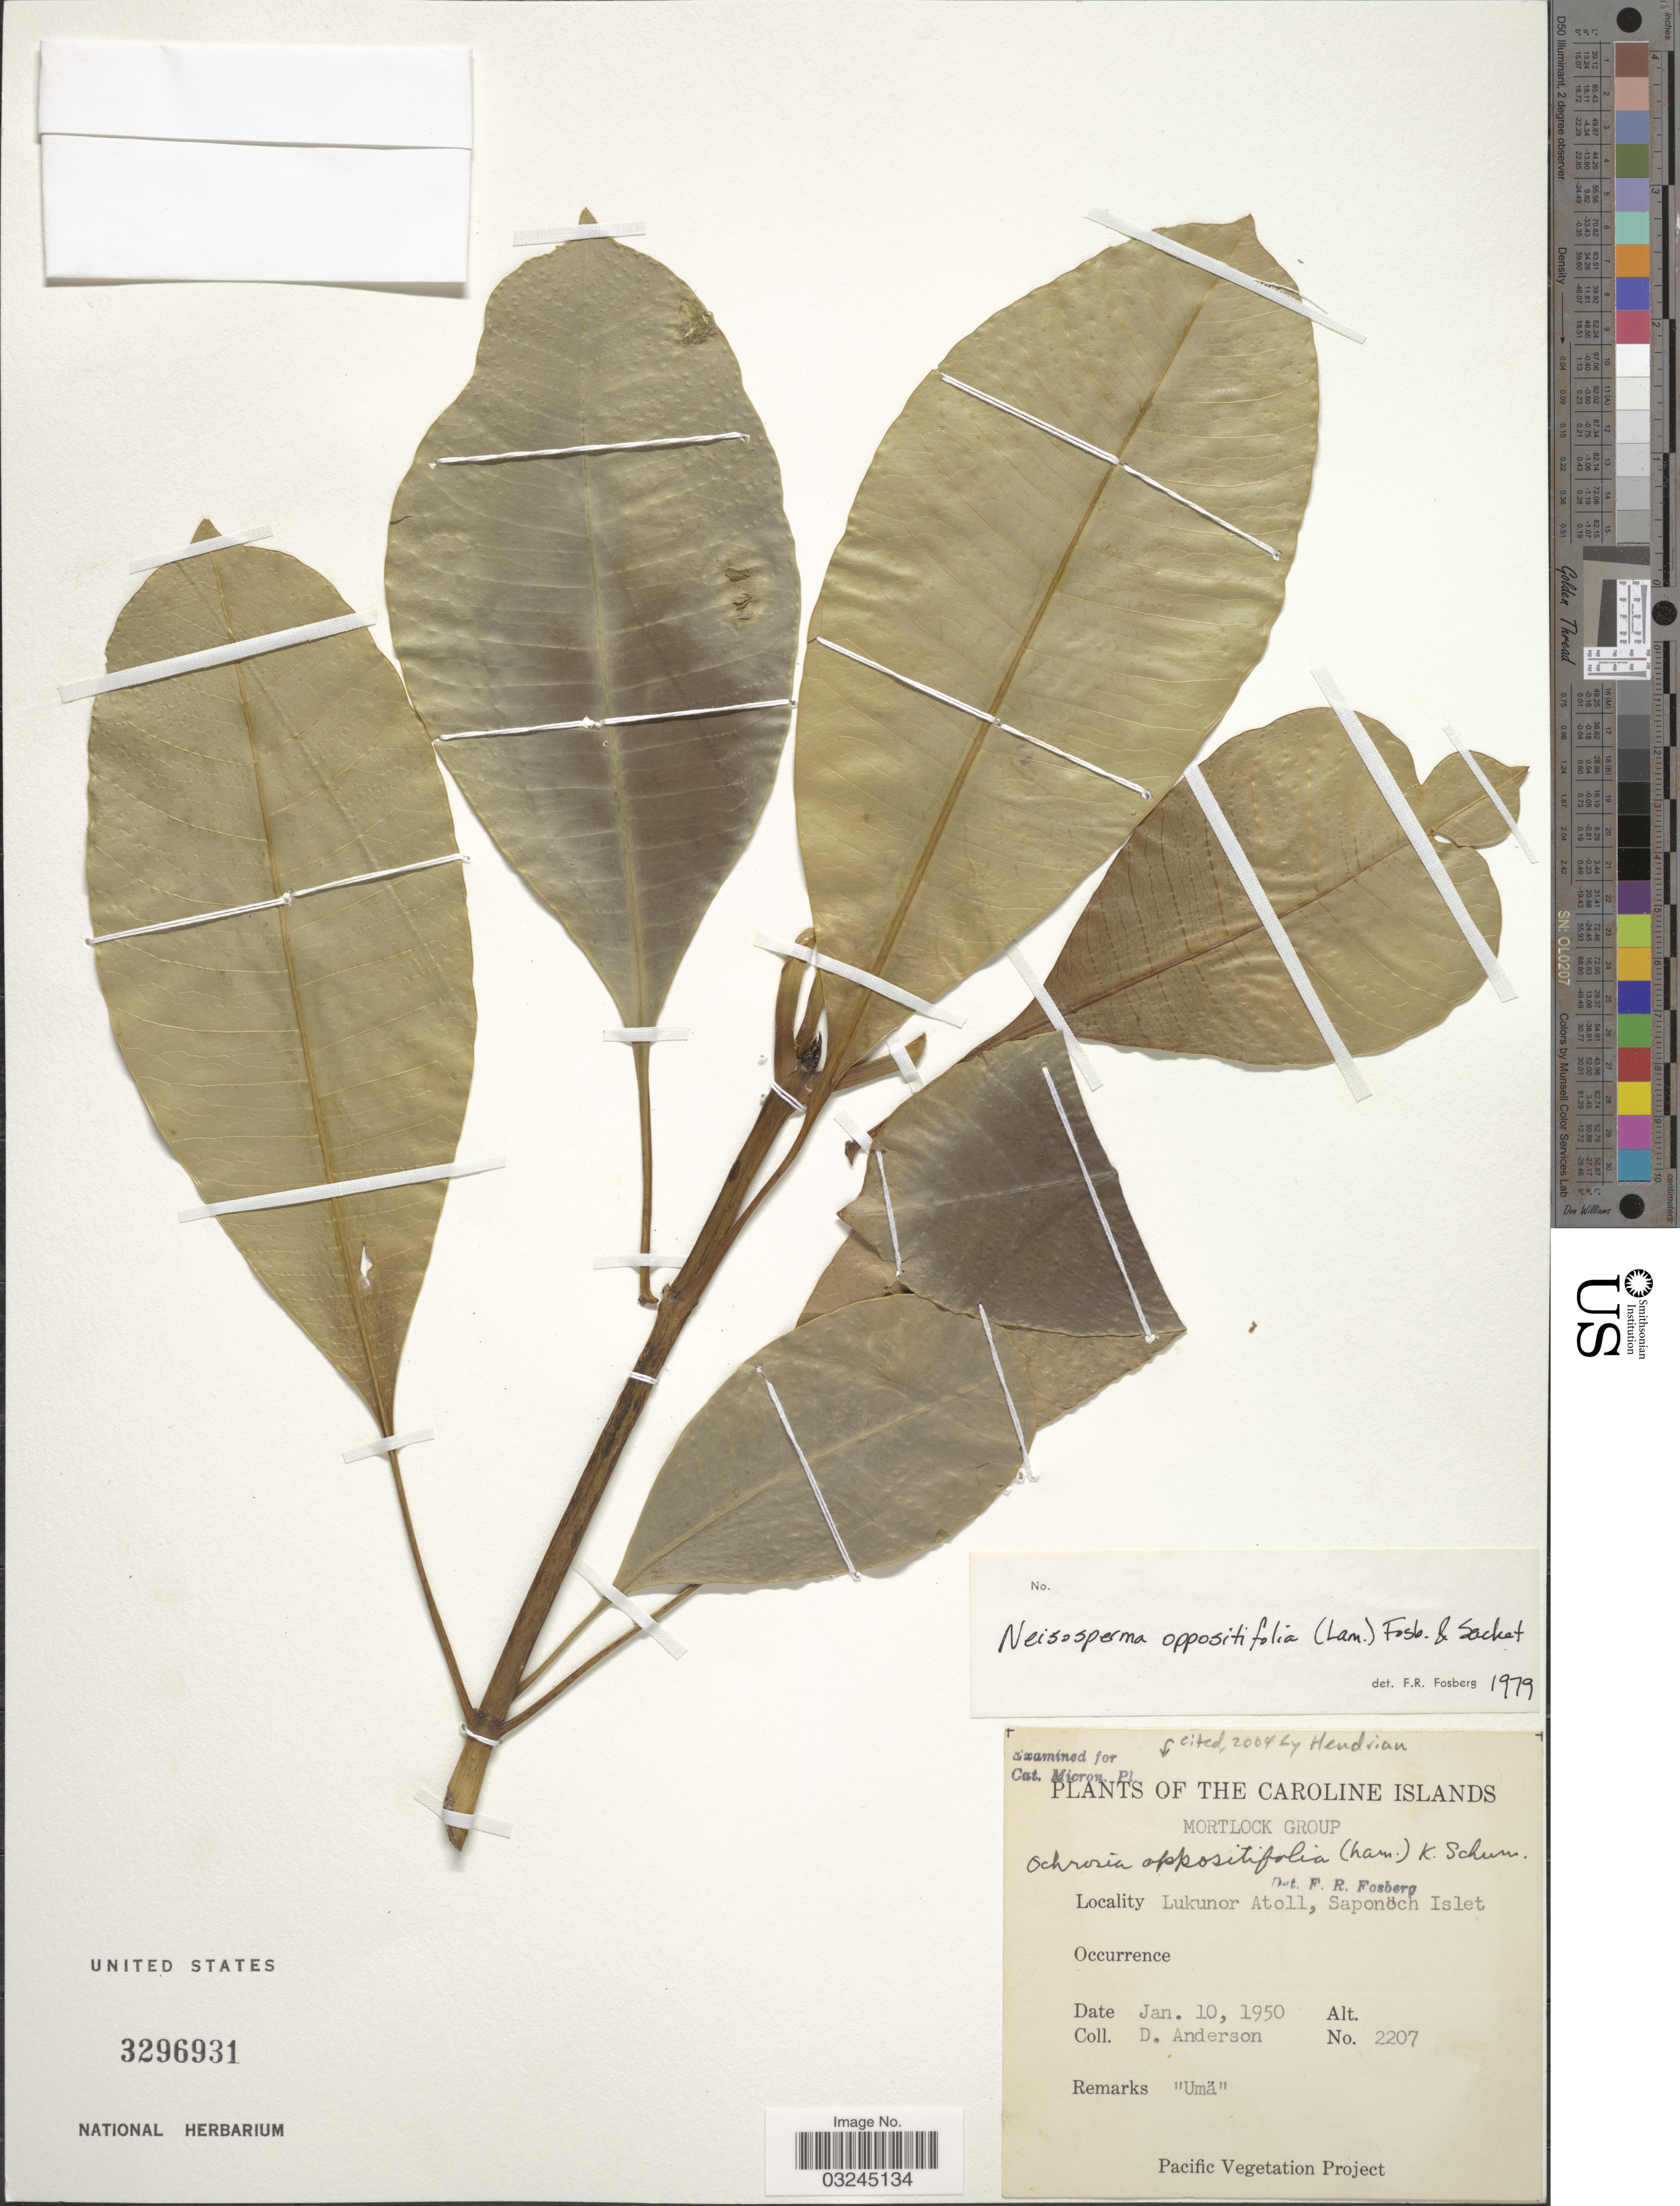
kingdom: Plantae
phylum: Tracheophyta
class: Magnoliopsida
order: Gentianales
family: Apocynaceae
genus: Ochrosia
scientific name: Ochrosia oppositifolia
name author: (Lam.) K. Schum.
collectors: D. Anderson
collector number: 2207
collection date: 1950-01-10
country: Micronesia, Federated States of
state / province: Truk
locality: The Caroline Islands. Mortlock Group. Lukunor Atoll, Saponöch Islet.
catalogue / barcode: US 3296931